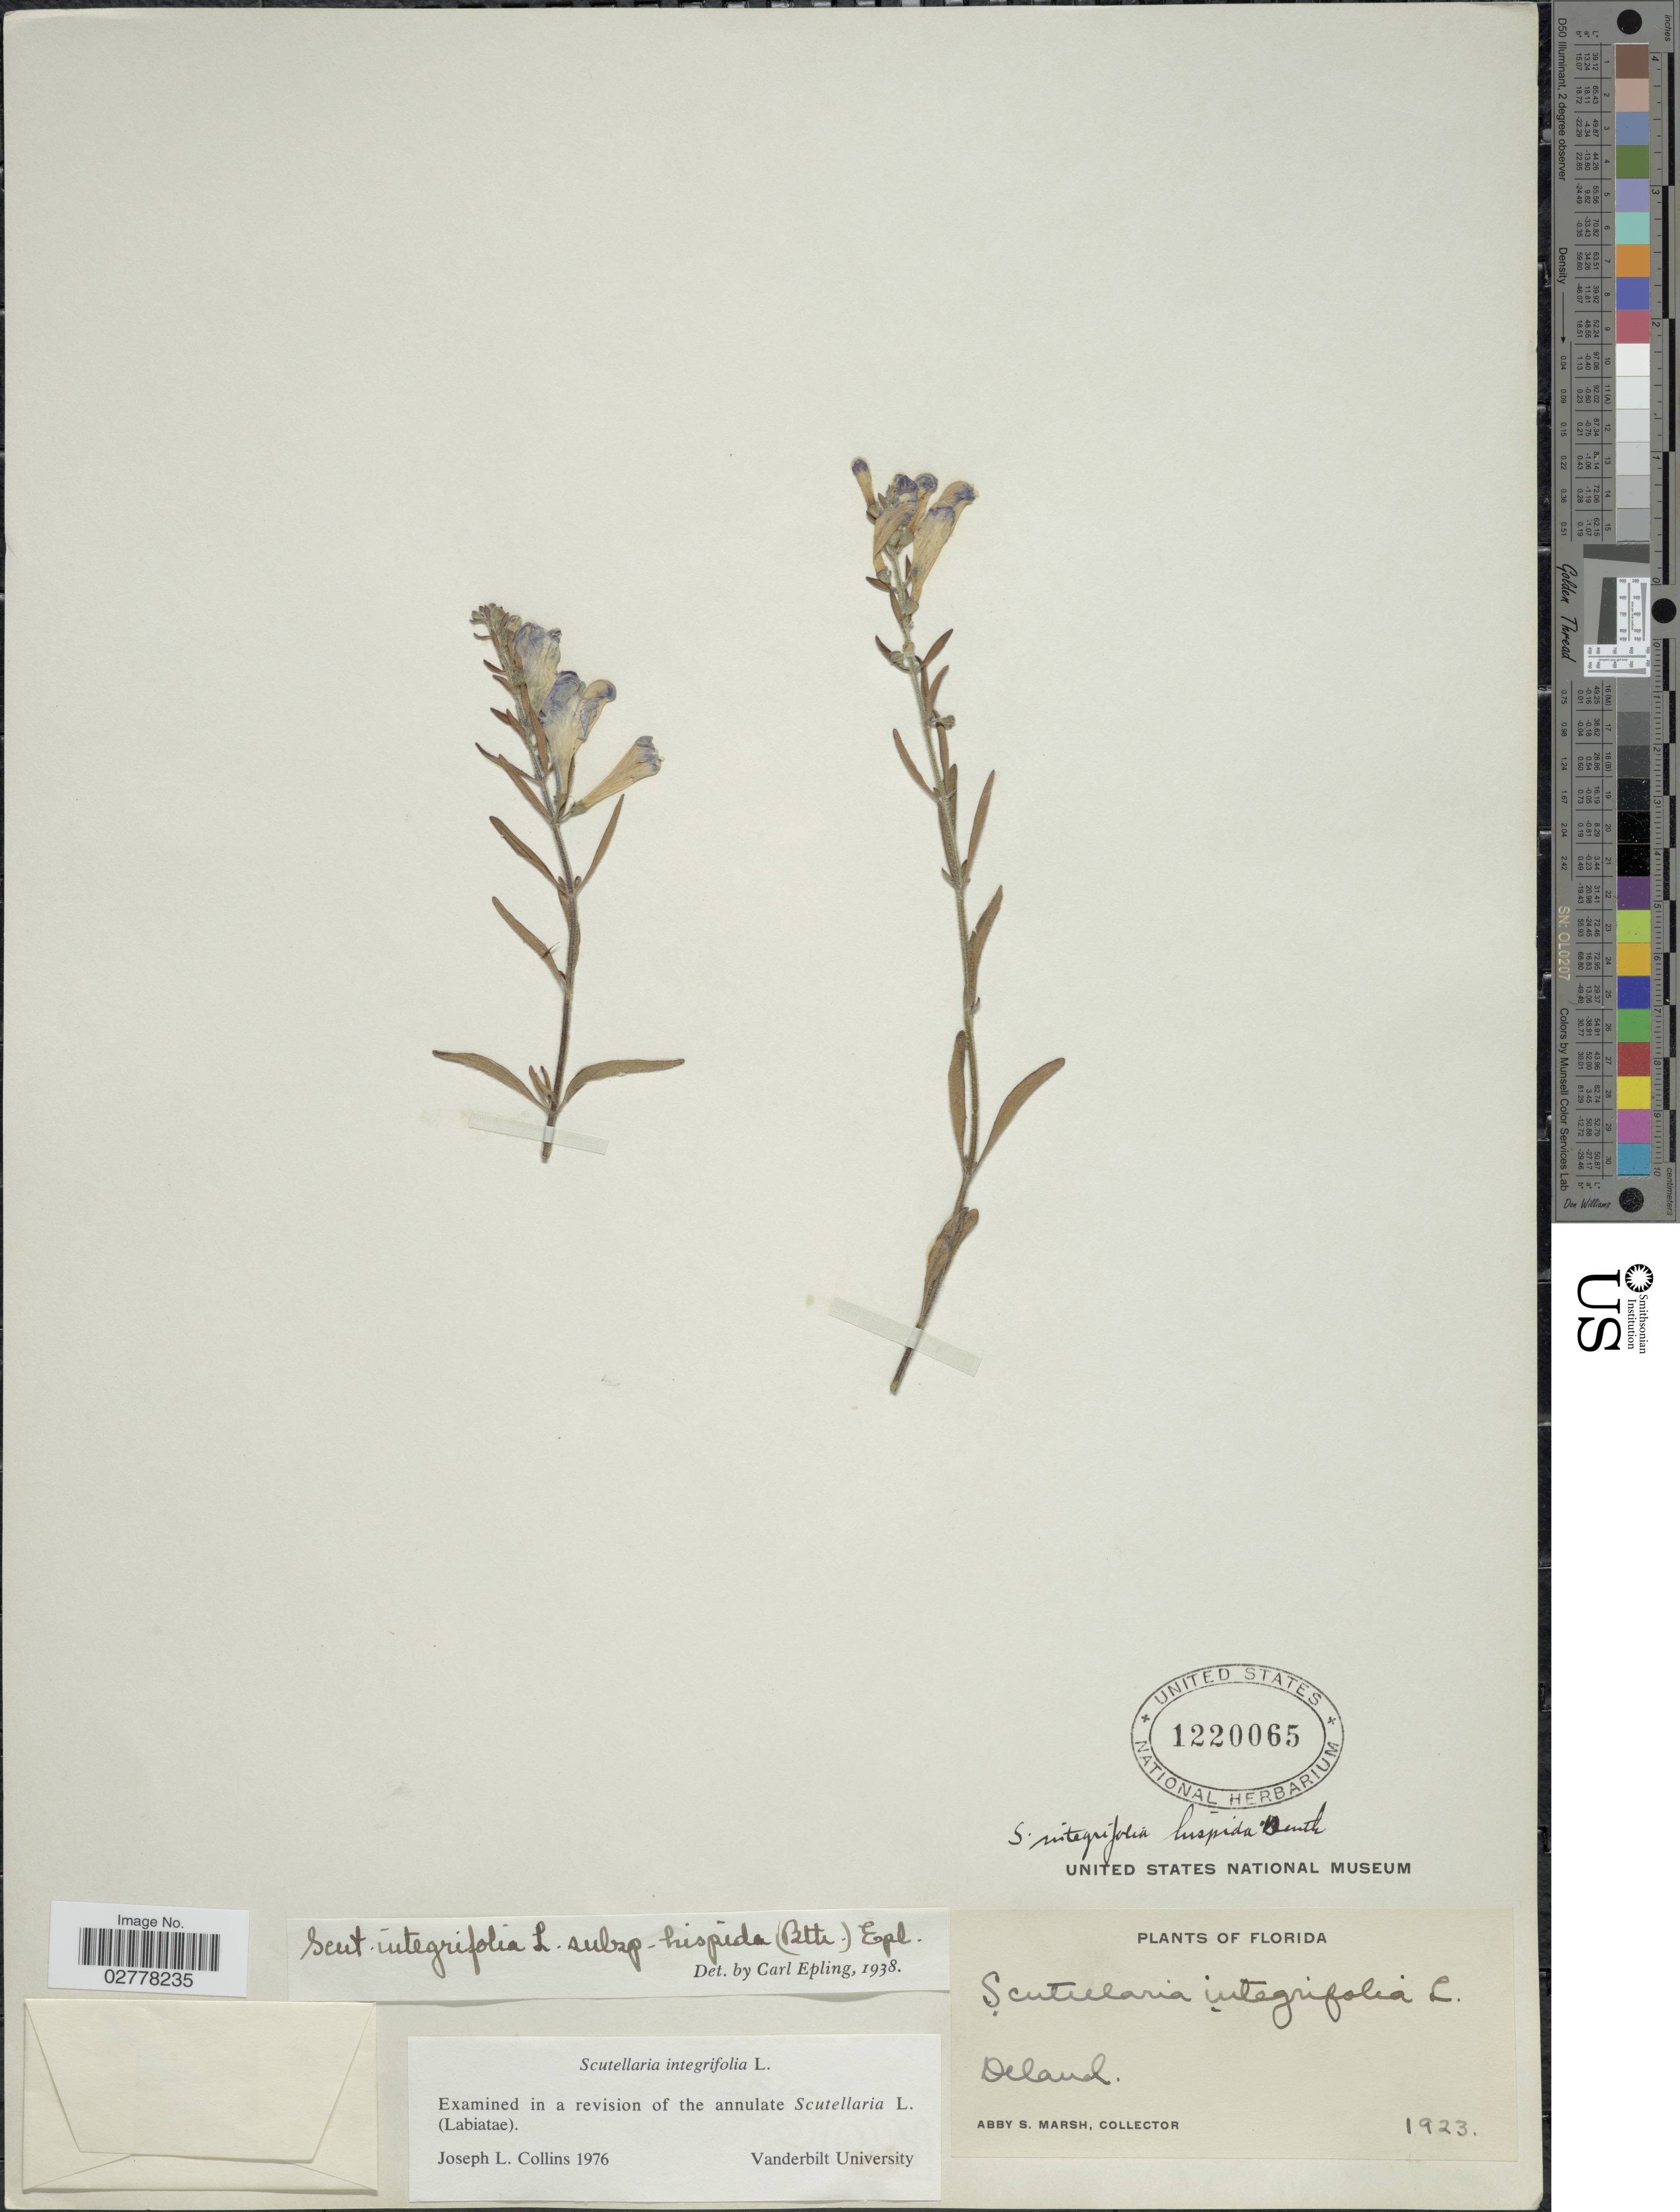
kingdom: Plantae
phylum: Tracheophyta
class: Magnoliopsida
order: Lamiales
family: Lamiaceae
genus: Scutellaria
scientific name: Scutellaria integrifolia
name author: L.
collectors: A. S. Marsh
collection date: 1923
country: United States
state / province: Florida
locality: Deland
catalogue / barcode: US 1220065